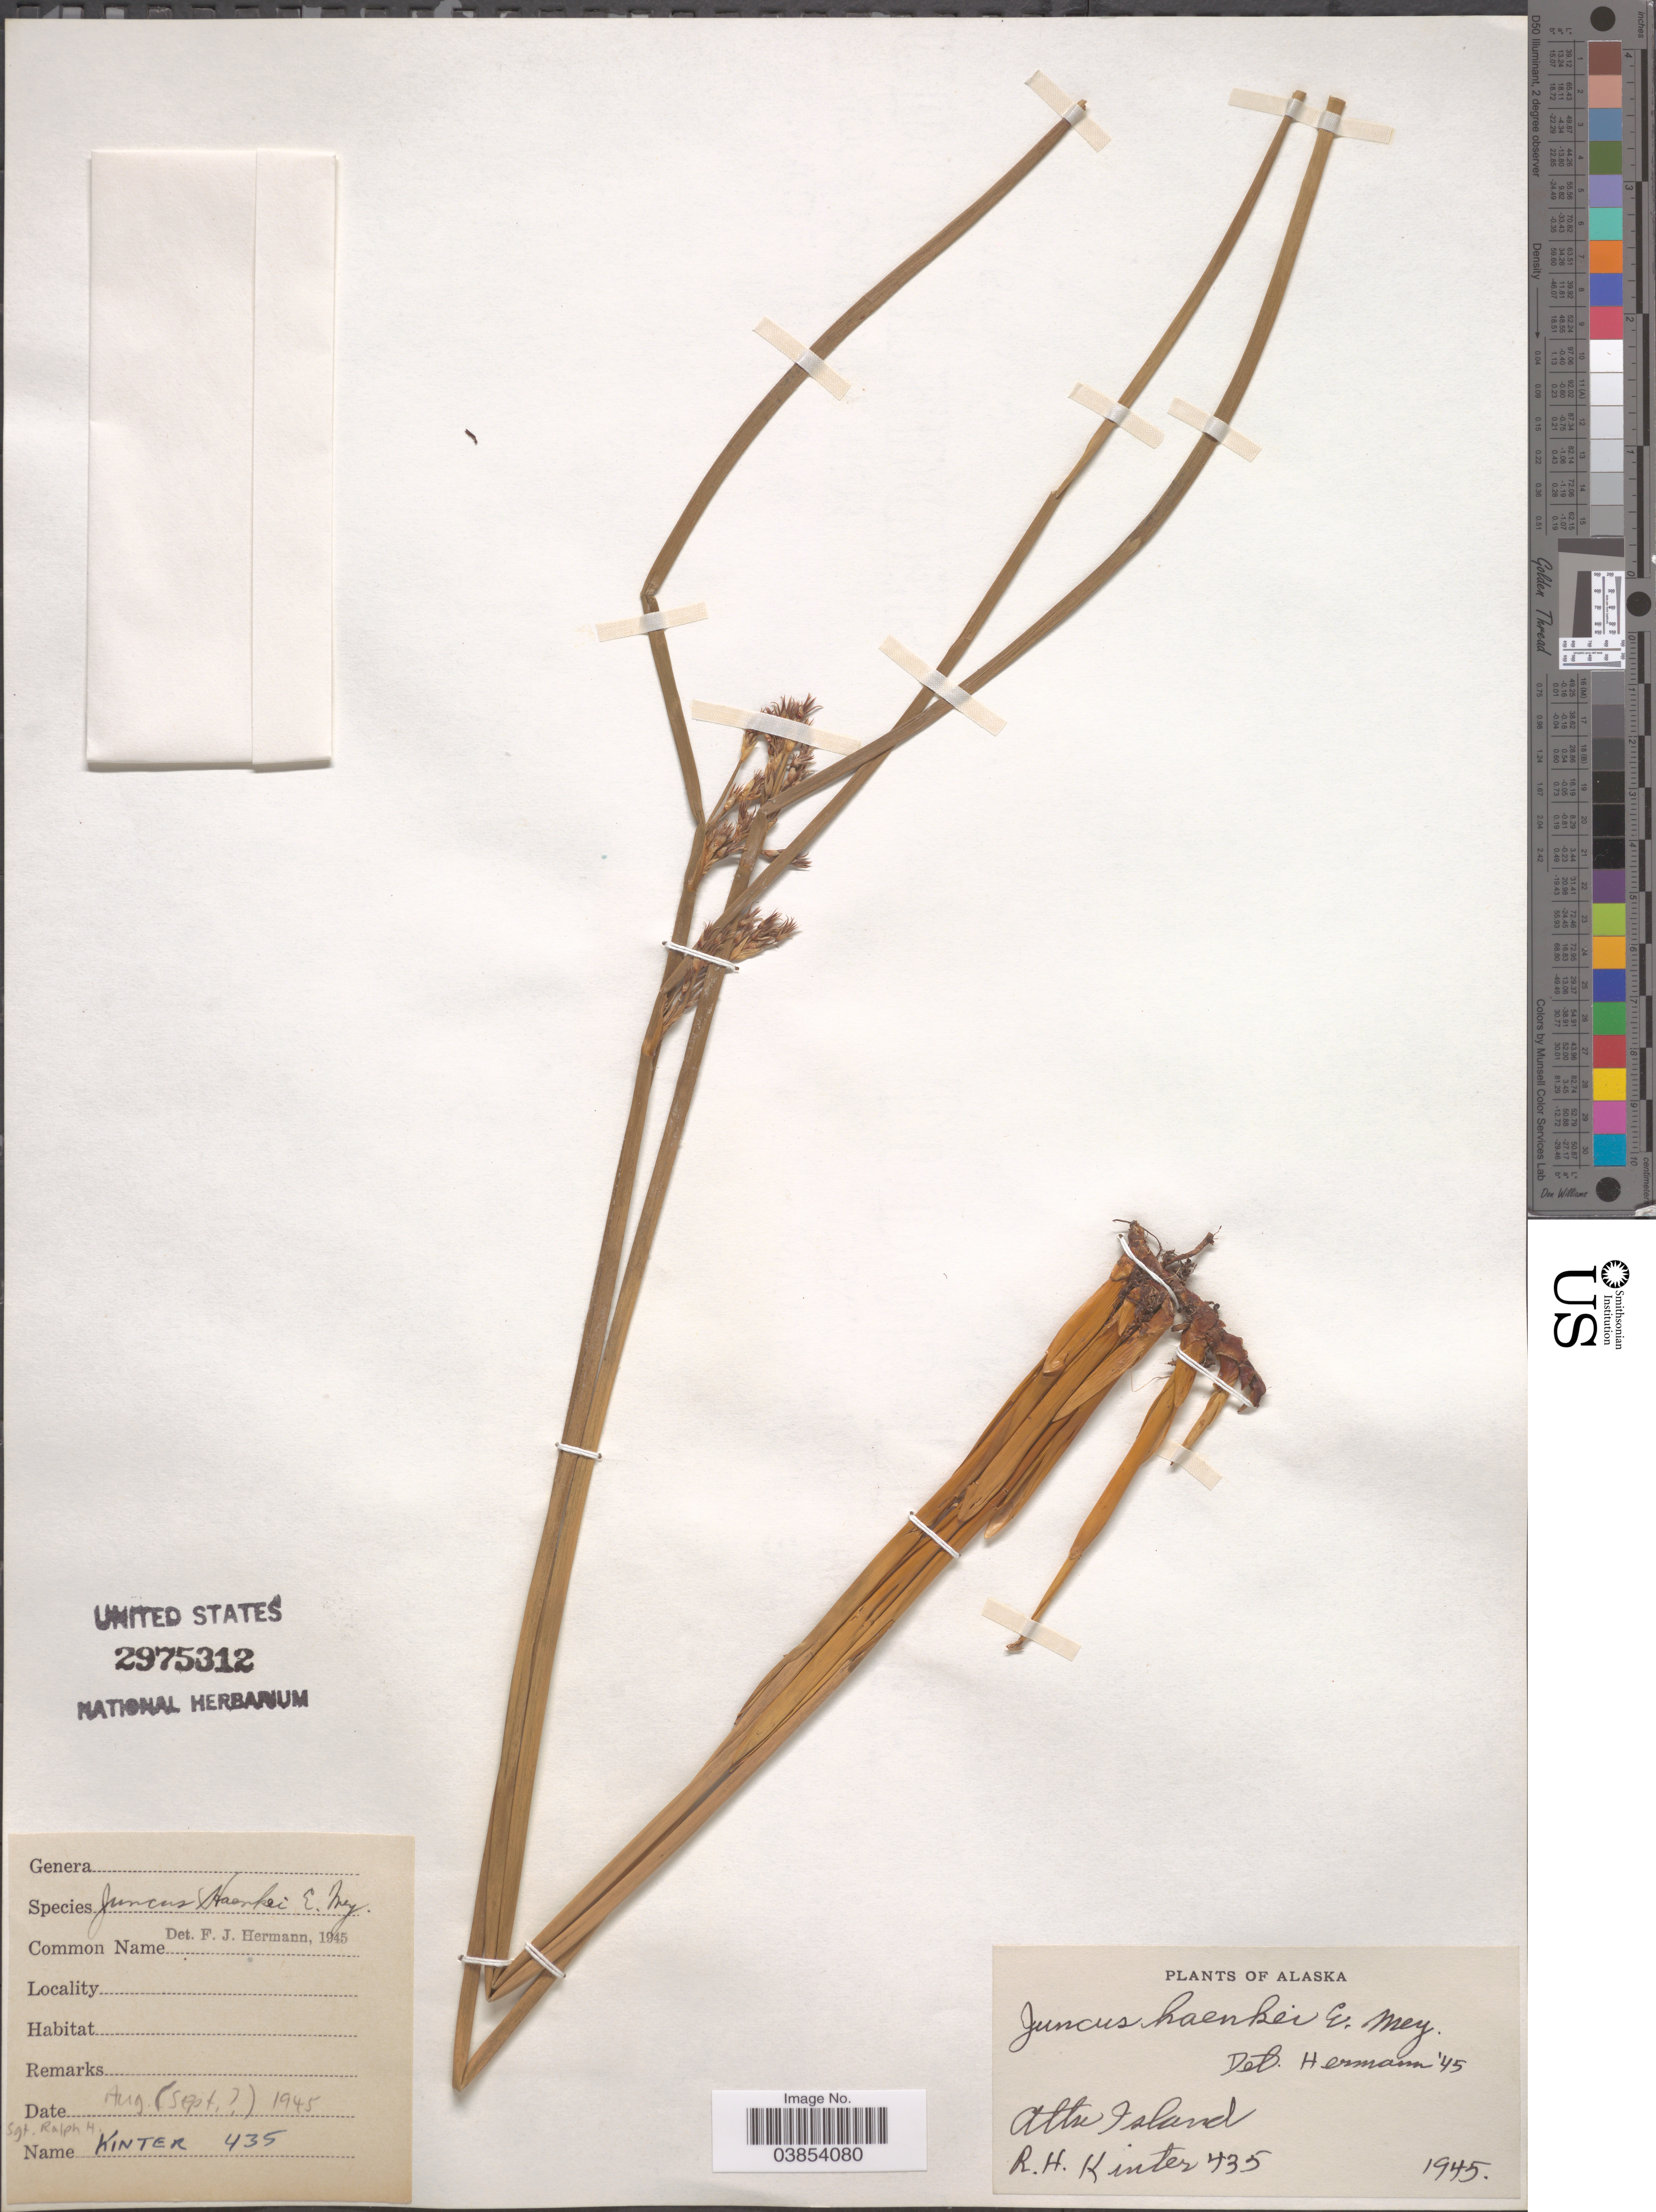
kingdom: Plantae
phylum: Tracheophyta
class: Liliopsida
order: Poales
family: Juncaceae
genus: Juncus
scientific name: Juncus haenkei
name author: E. Mey.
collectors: R. Kinter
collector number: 435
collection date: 1945-08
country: United States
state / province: Alaska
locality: Attu Island.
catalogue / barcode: US 2975312